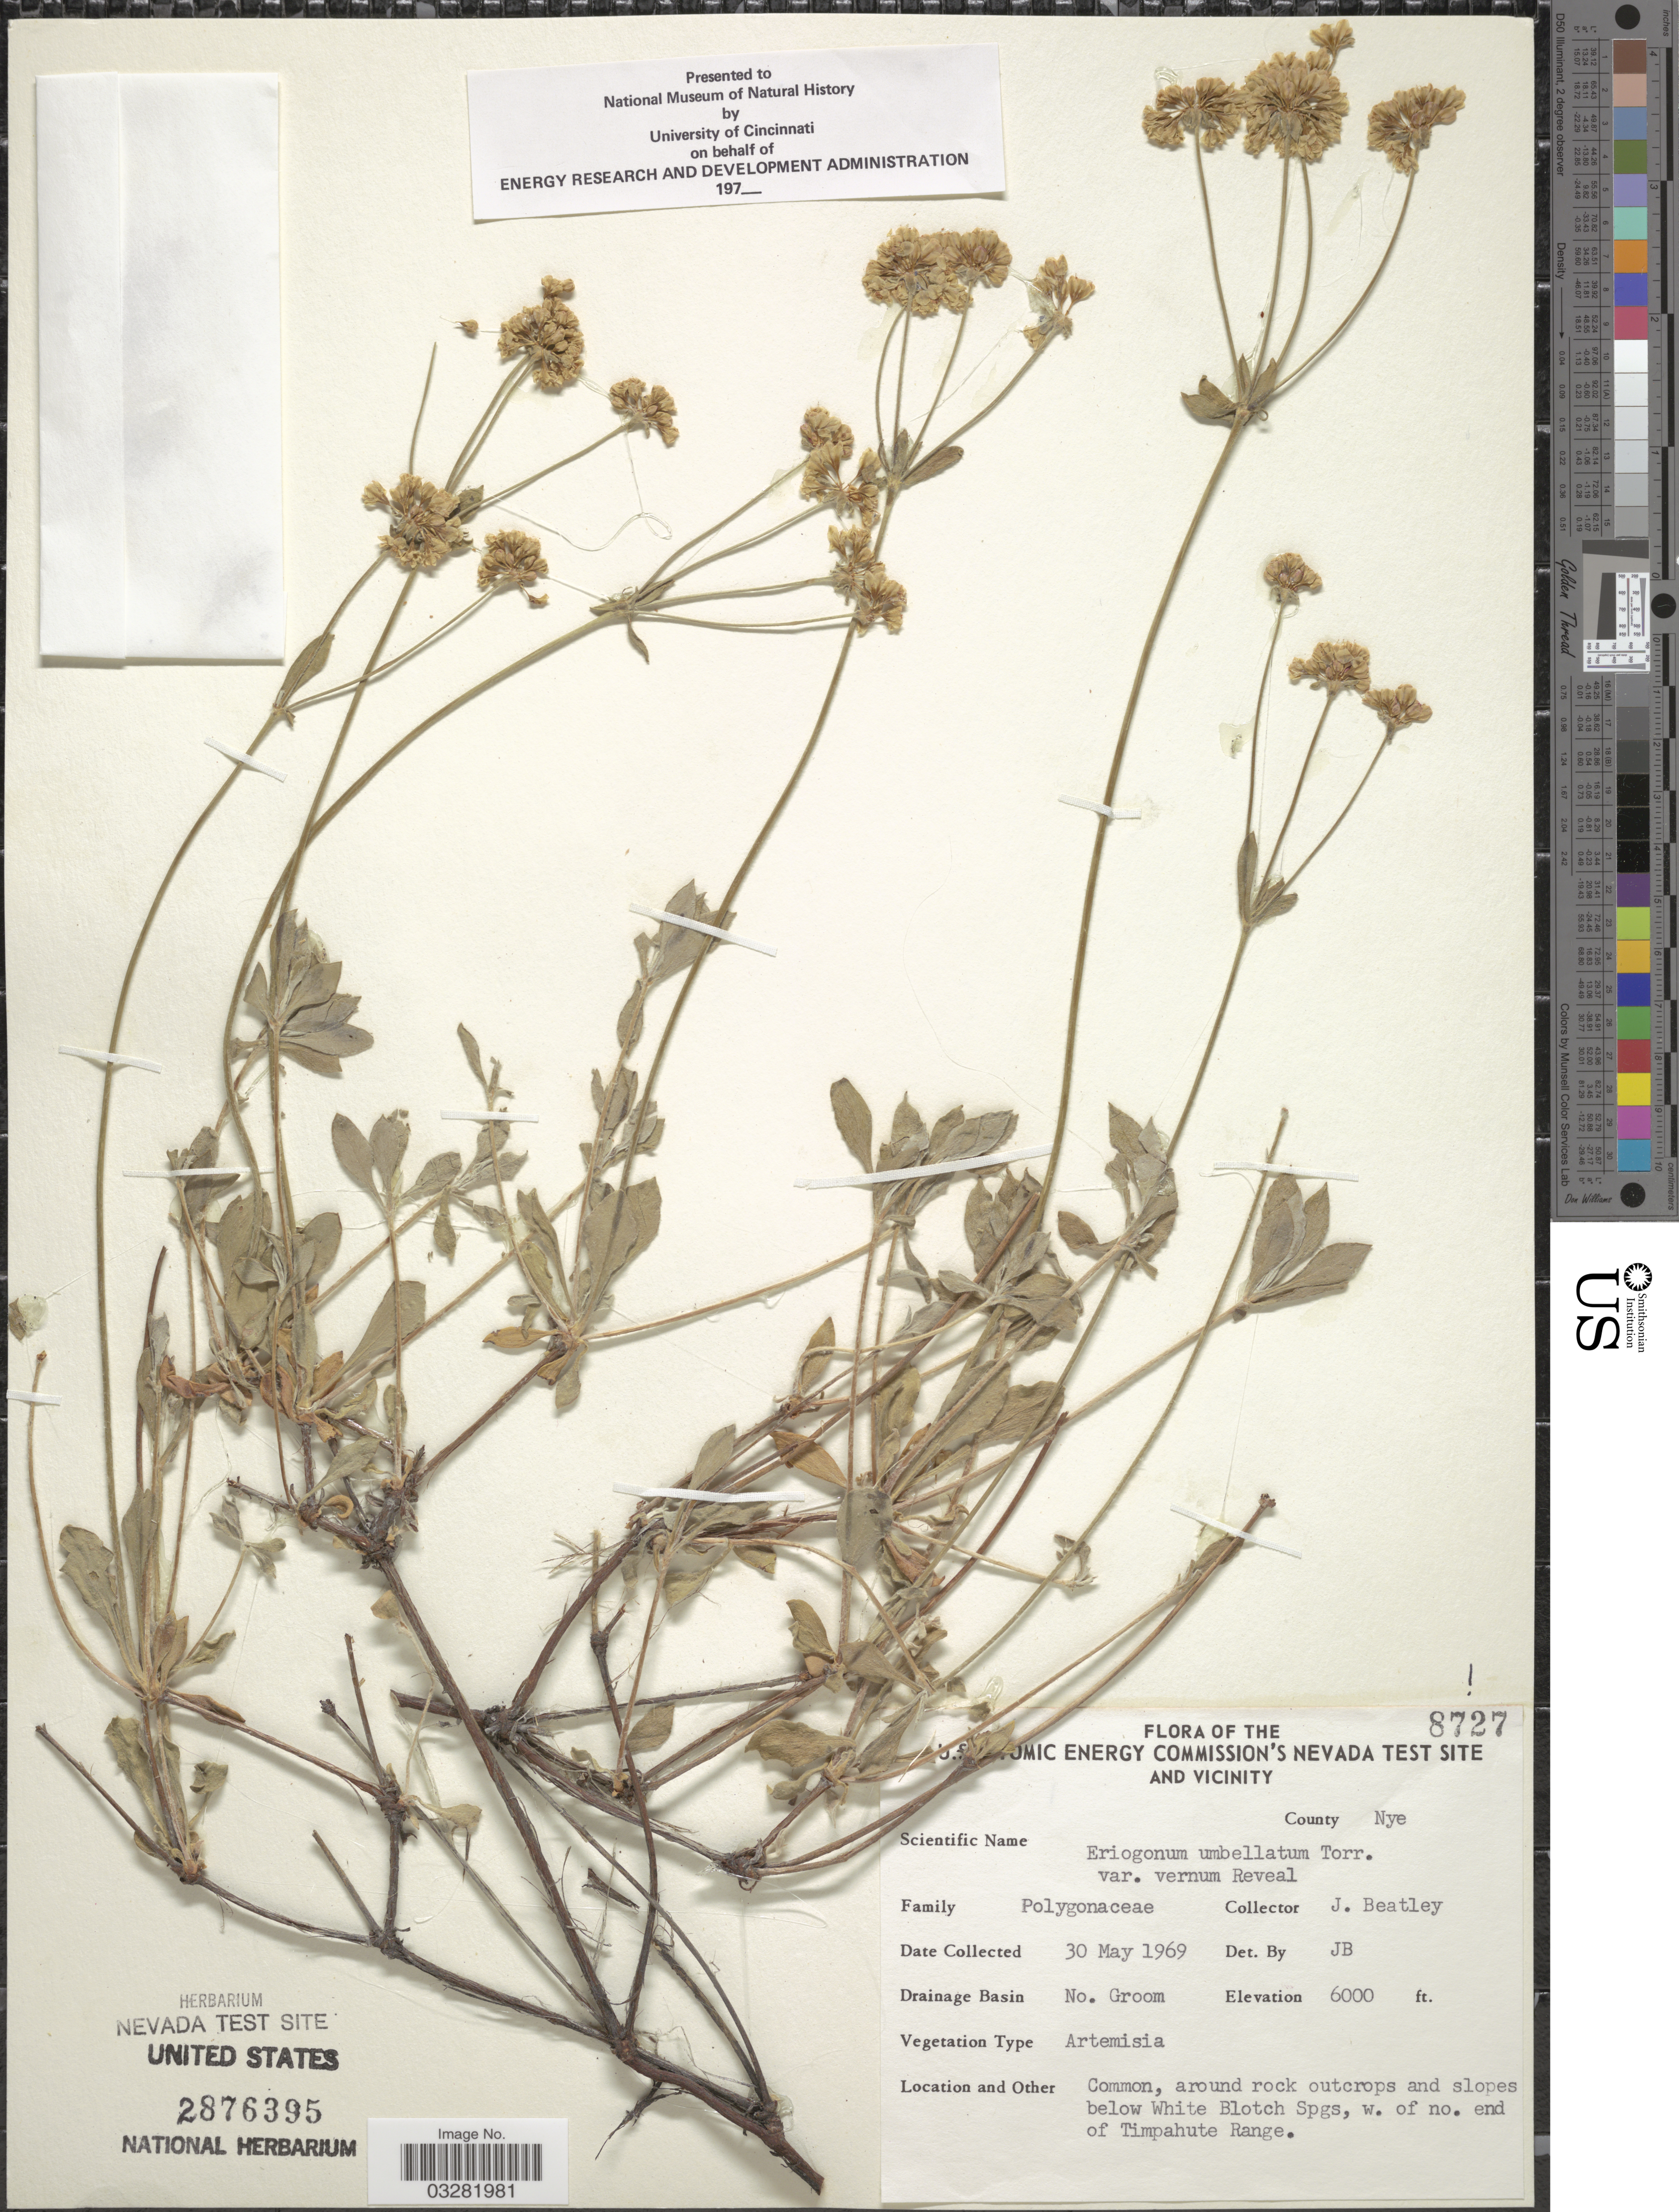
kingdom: Plantae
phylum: Tracheophyta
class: Magnoliopsida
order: Caryophyllales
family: Polygonaceae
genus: Eriogonum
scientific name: Eriogonum umbellatum var. vernum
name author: Reveal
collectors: J. C. Beatley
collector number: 8727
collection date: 1969-05-30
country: United States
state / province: Nevada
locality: The U.S. Atomic Energy Commission's Nevada Test Site and Vicinity. County Nye. Drainage Basin Stone No. Groom. Common, around rock outcrops and slopes and slopes below White Blotch Spgs, w. of no. end of Timpahute Range.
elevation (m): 1829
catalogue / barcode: US 2876395